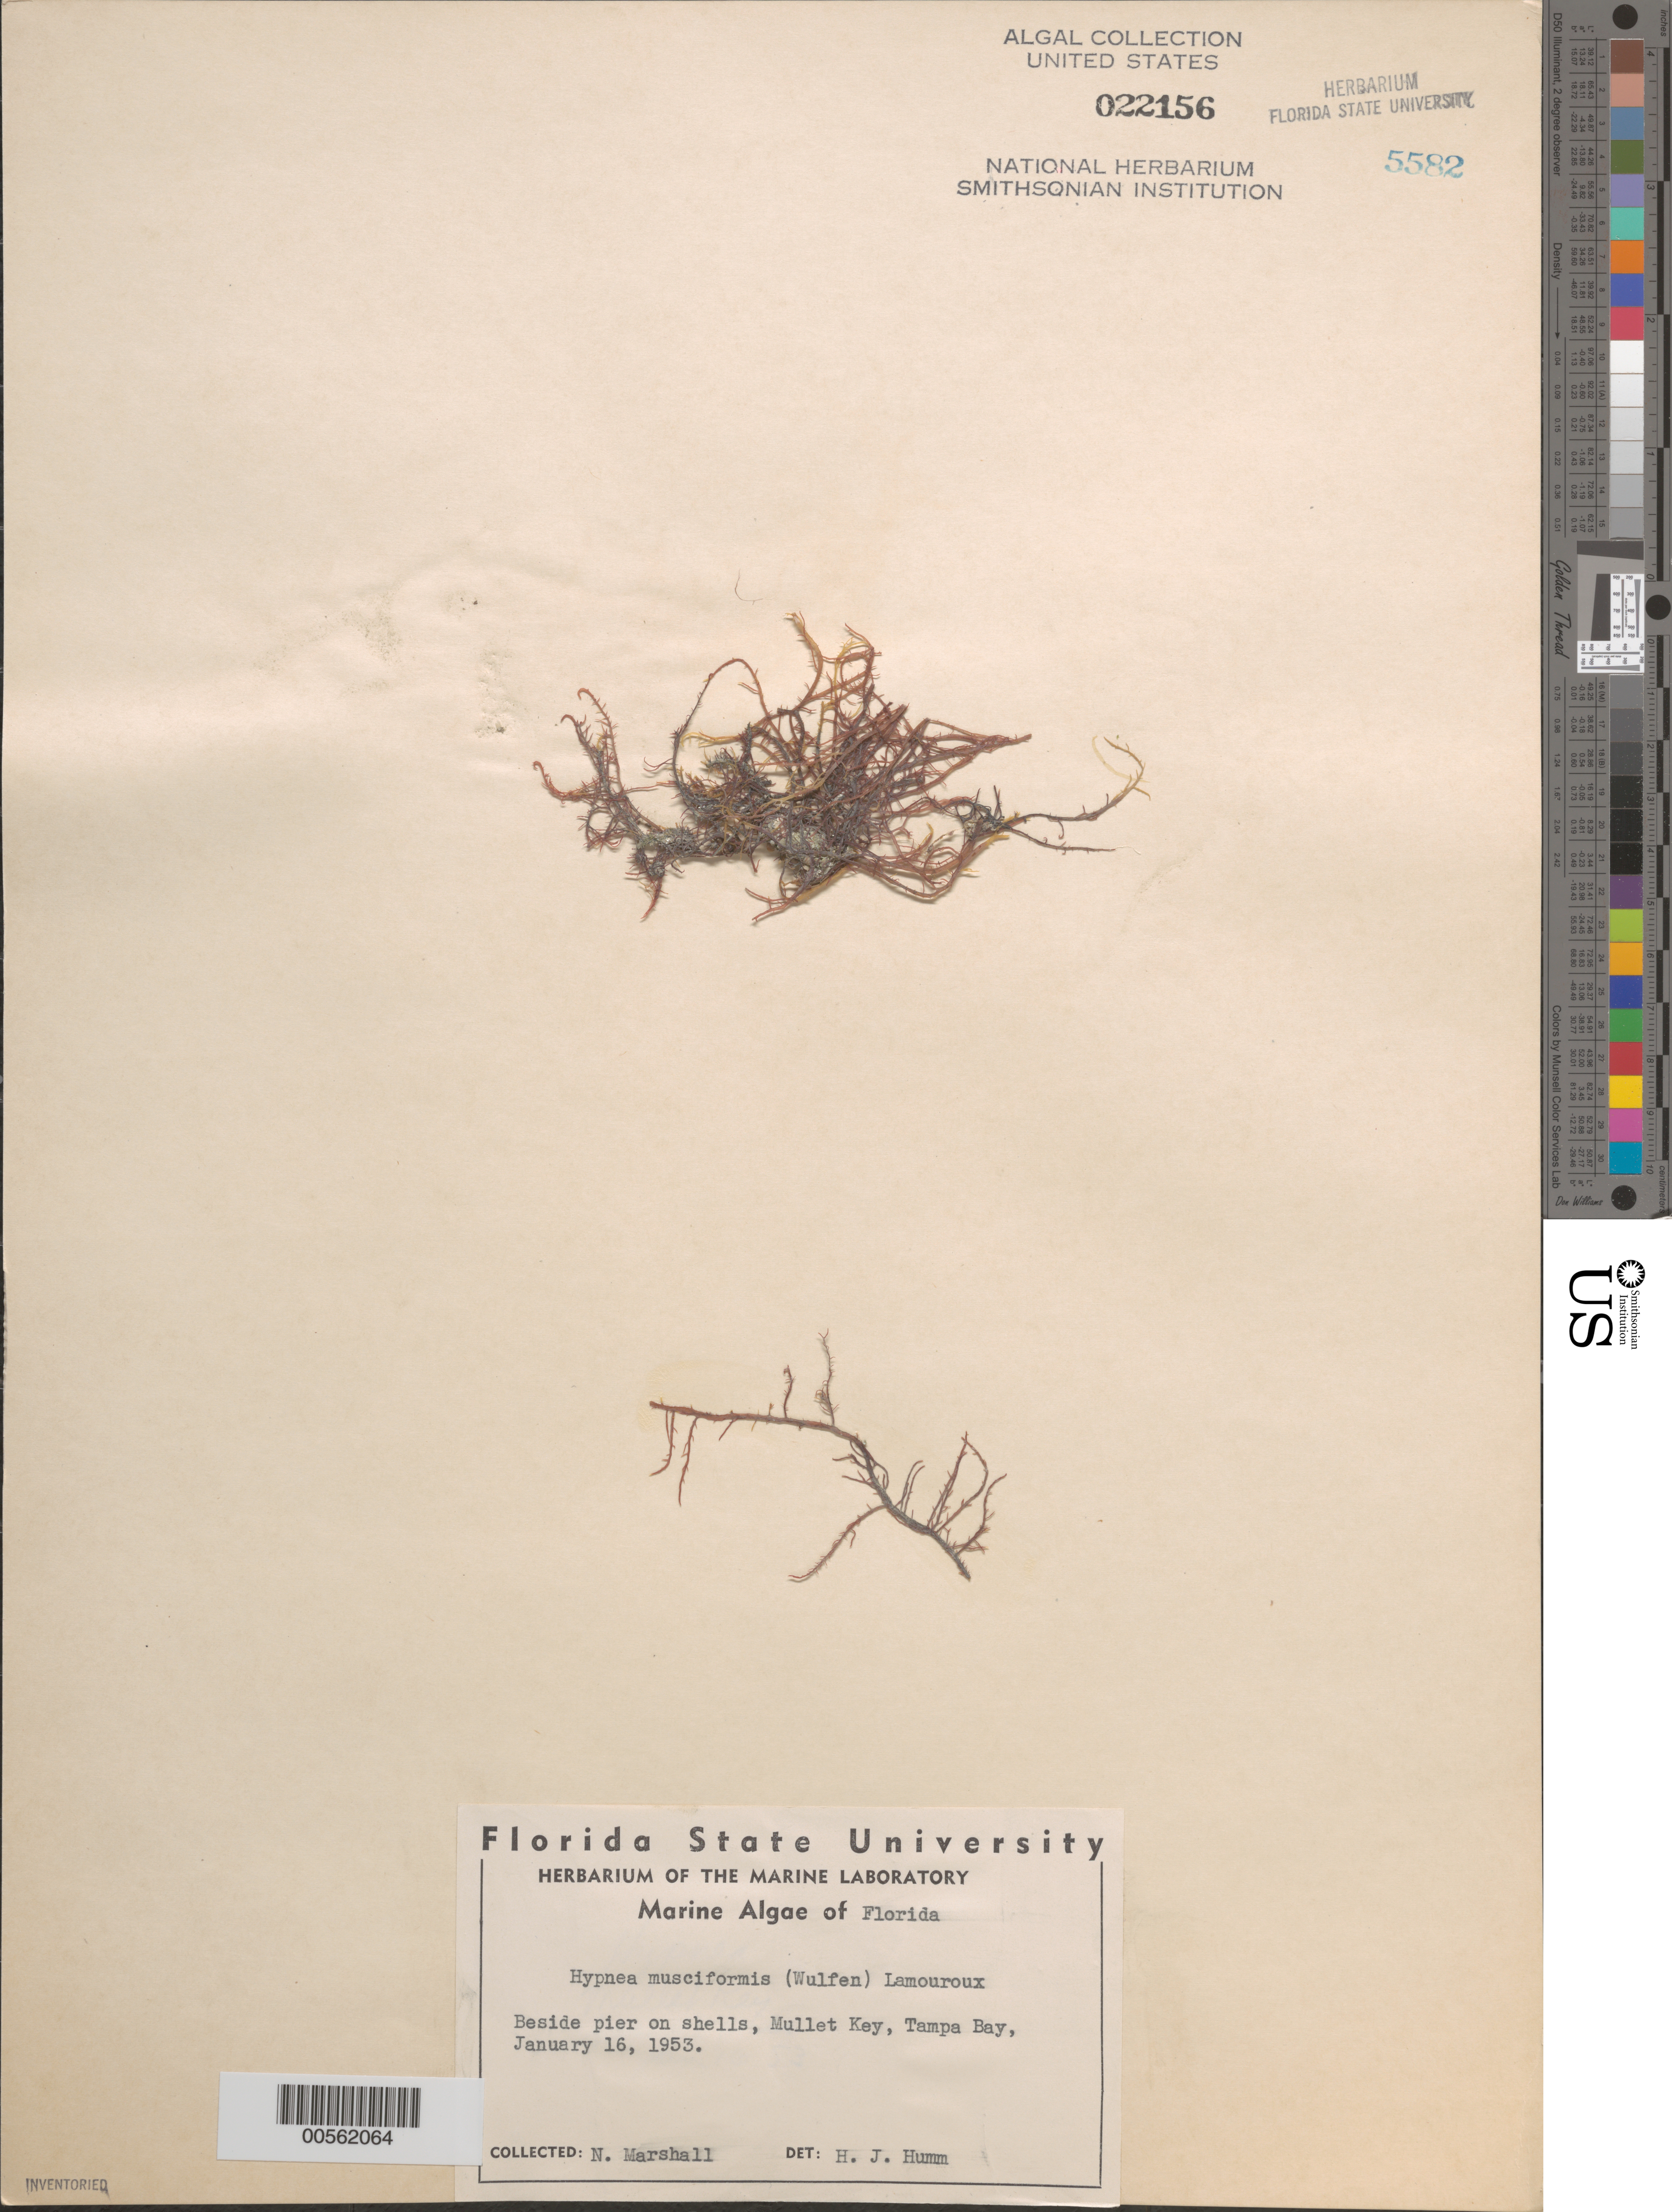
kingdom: Plantae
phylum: Rhodophyta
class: Florideophyceae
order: Gigartinales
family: Cystocloniaceae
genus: Hypnea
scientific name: Hypnea musciformis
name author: (Wulfen) J.V.Lamouroux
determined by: Humm, Harold J.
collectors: N. Marshall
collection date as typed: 16 Jan 1953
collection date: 1953-01-16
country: United States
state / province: Florida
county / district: Pinellas County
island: Mullet Key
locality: Tampa Bay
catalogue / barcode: US 22156